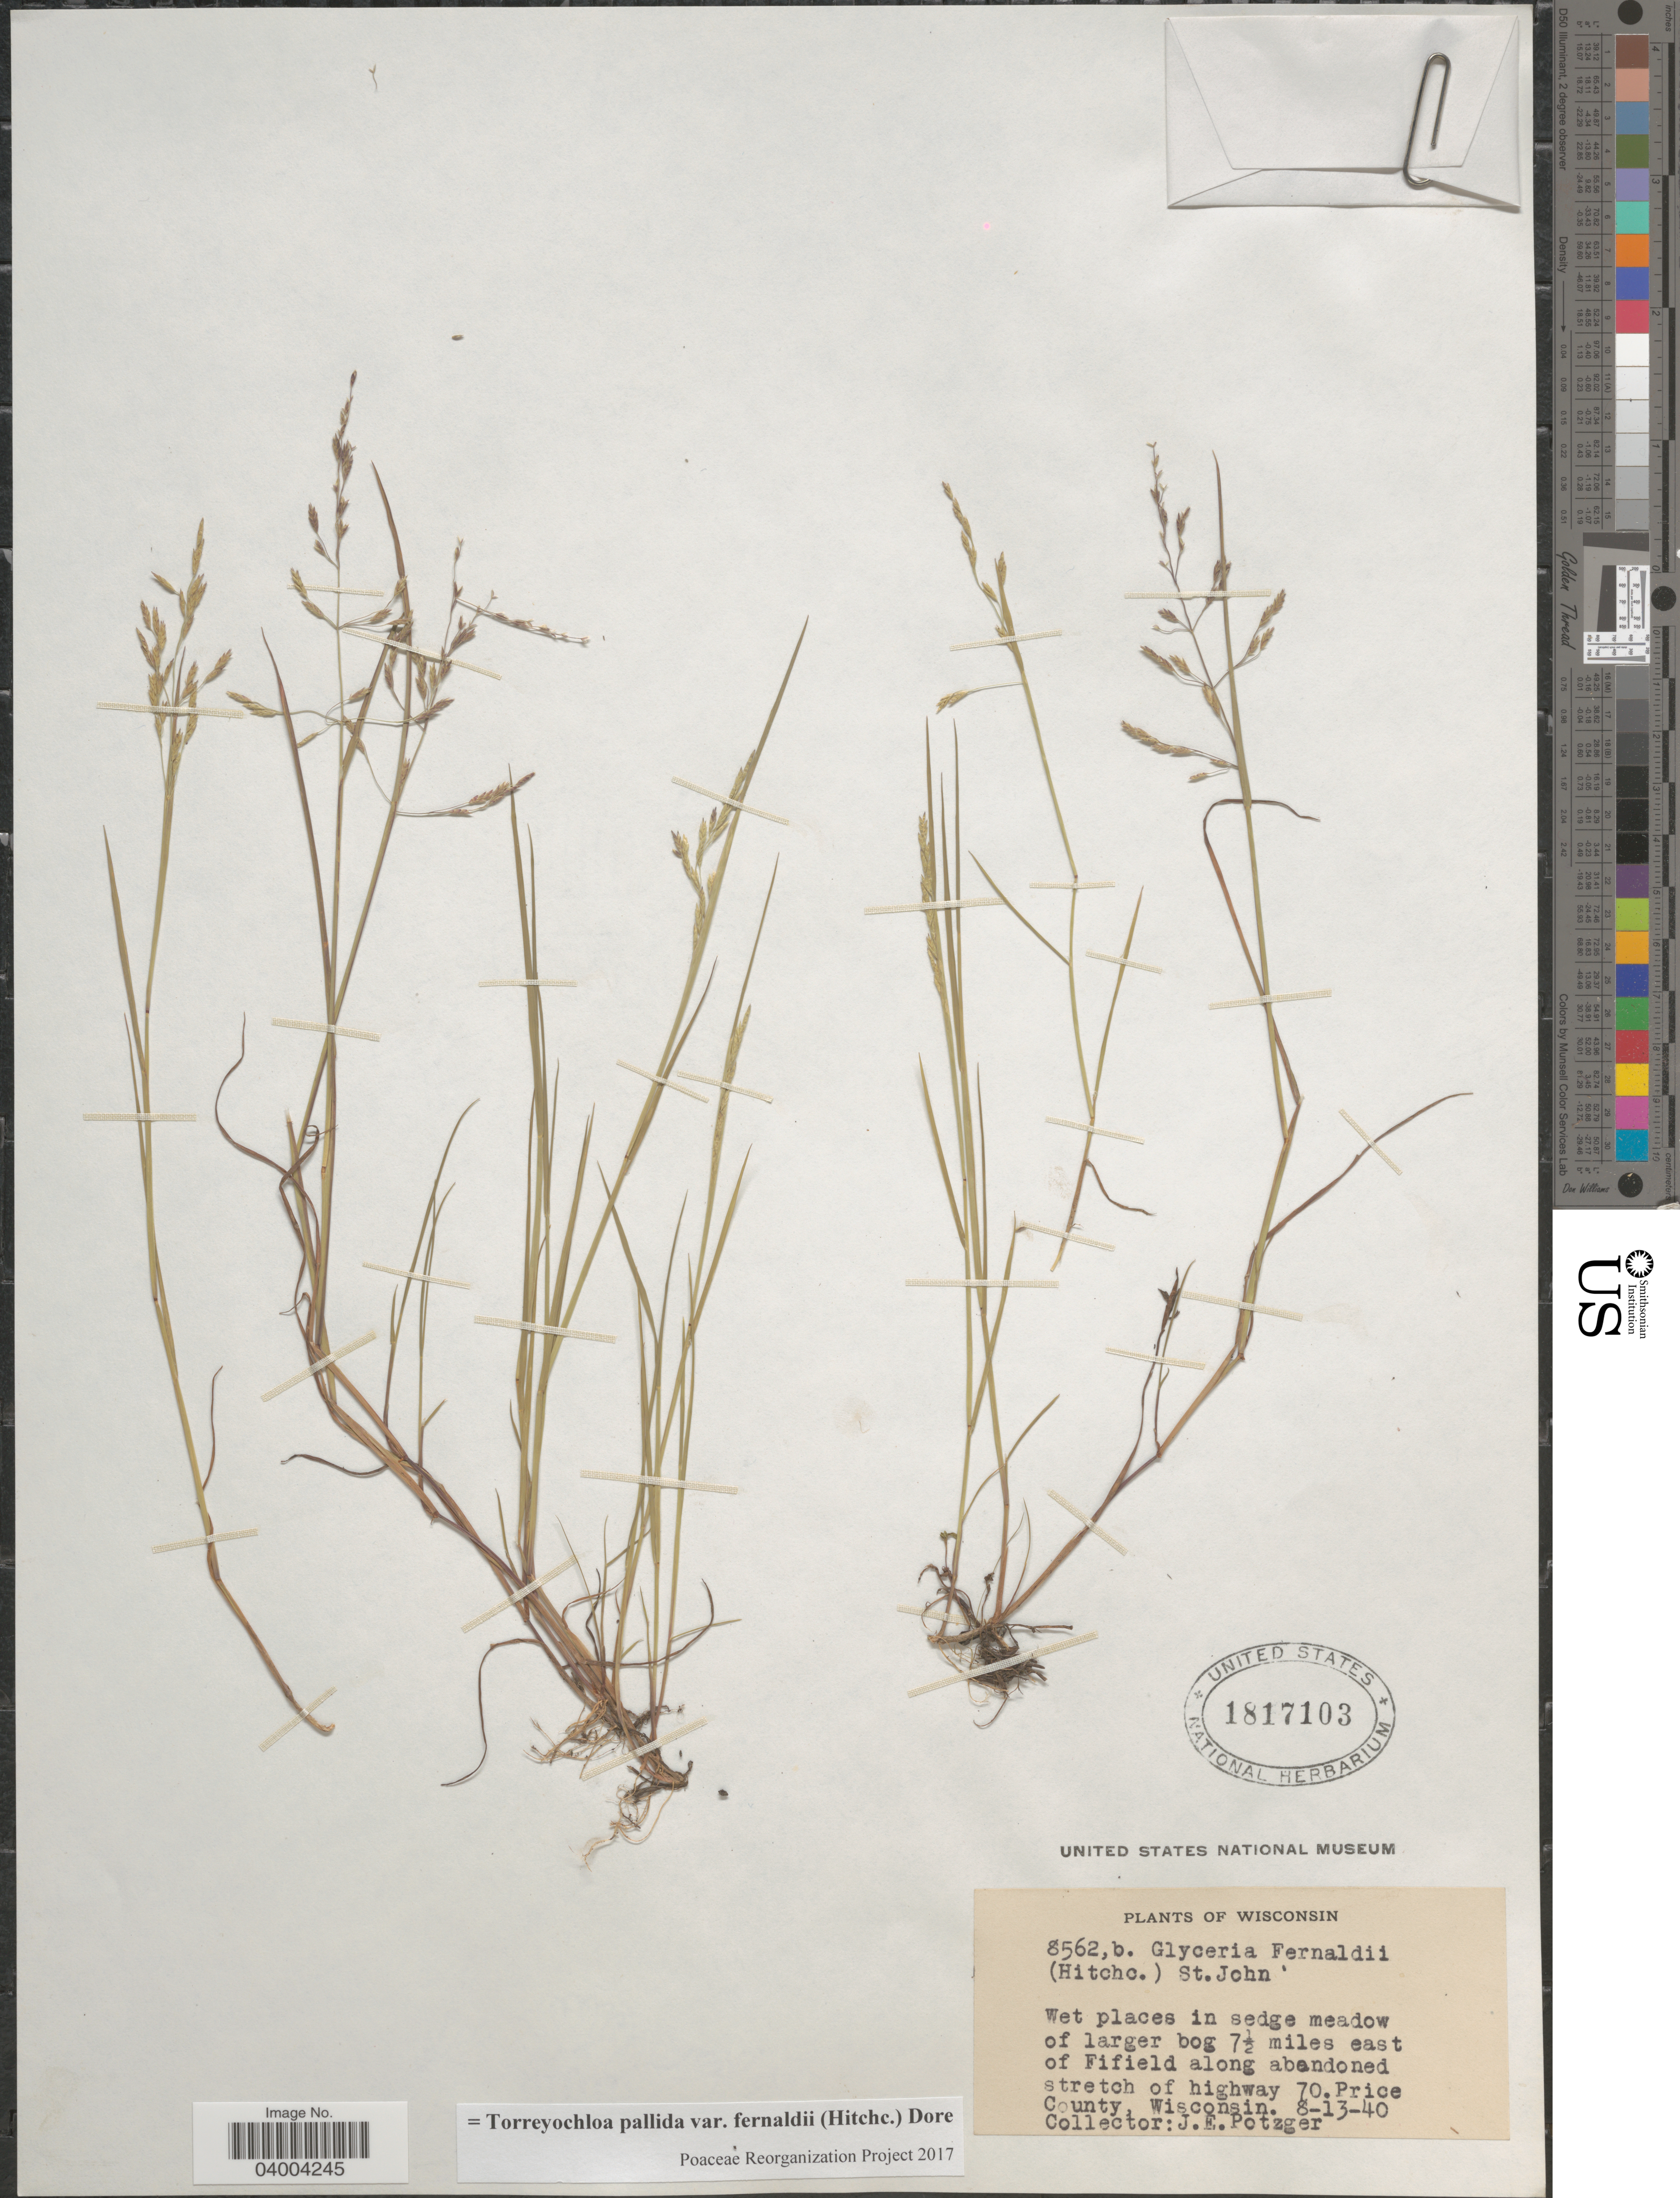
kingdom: Plantae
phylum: Tracheophyta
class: Liliopsida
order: Poales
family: Poaceae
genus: Torreyochloa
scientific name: Torreyochloa pallida var. fernaldii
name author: (Hitchc.) Dore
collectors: J. Potzger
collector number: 8562b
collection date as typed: Transcribed d/m/y: 13/8/40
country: United States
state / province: Wisconsin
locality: Wet places in sedge meadow of larger bog 7½ miles east of Fifield along abandoned stretch of highway 70. Price County.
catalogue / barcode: US 1817103